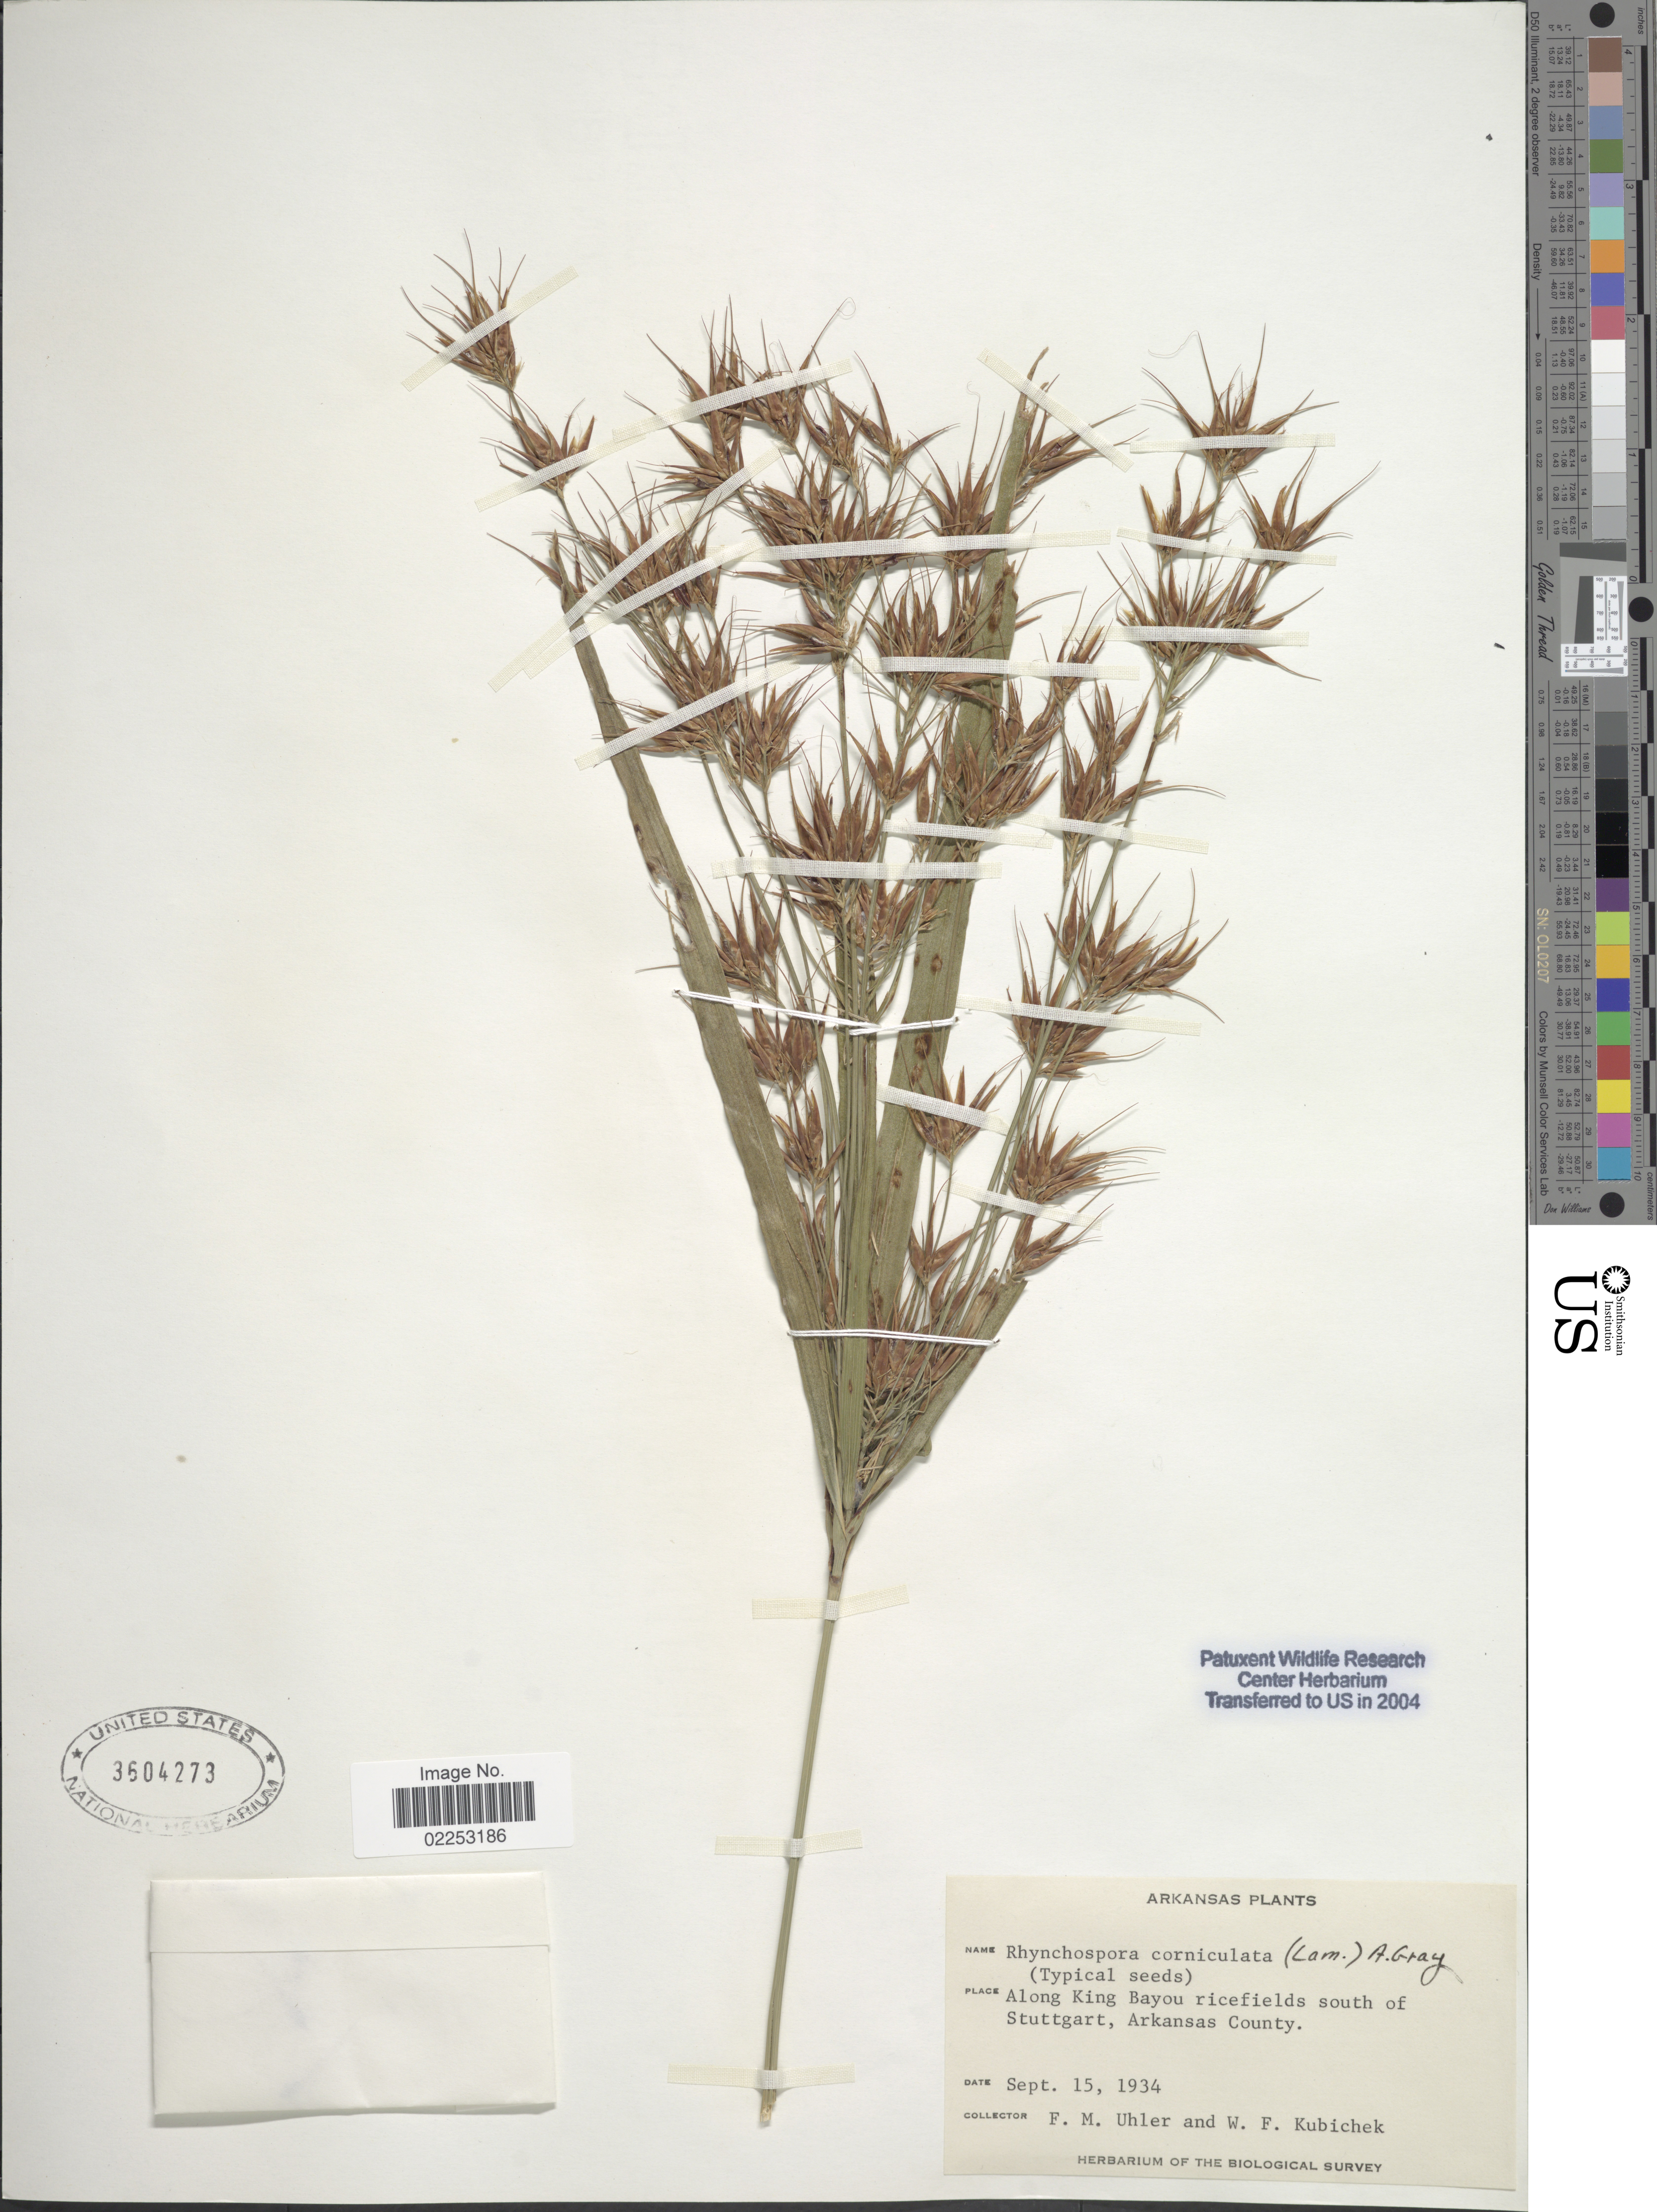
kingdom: Plantae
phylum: Tracheophyta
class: Liliopsida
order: Poales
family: Cyperaceae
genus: Rhynchospora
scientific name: Rhynchospora corniculata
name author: (Lam.) A. Gray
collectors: F. M. Uhler & W. Kubichek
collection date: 1934-09-15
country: United States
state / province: Arkansas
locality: Along King Bayou ricefields south of Stuttgart, Arkansas County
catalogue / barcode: US 3604273